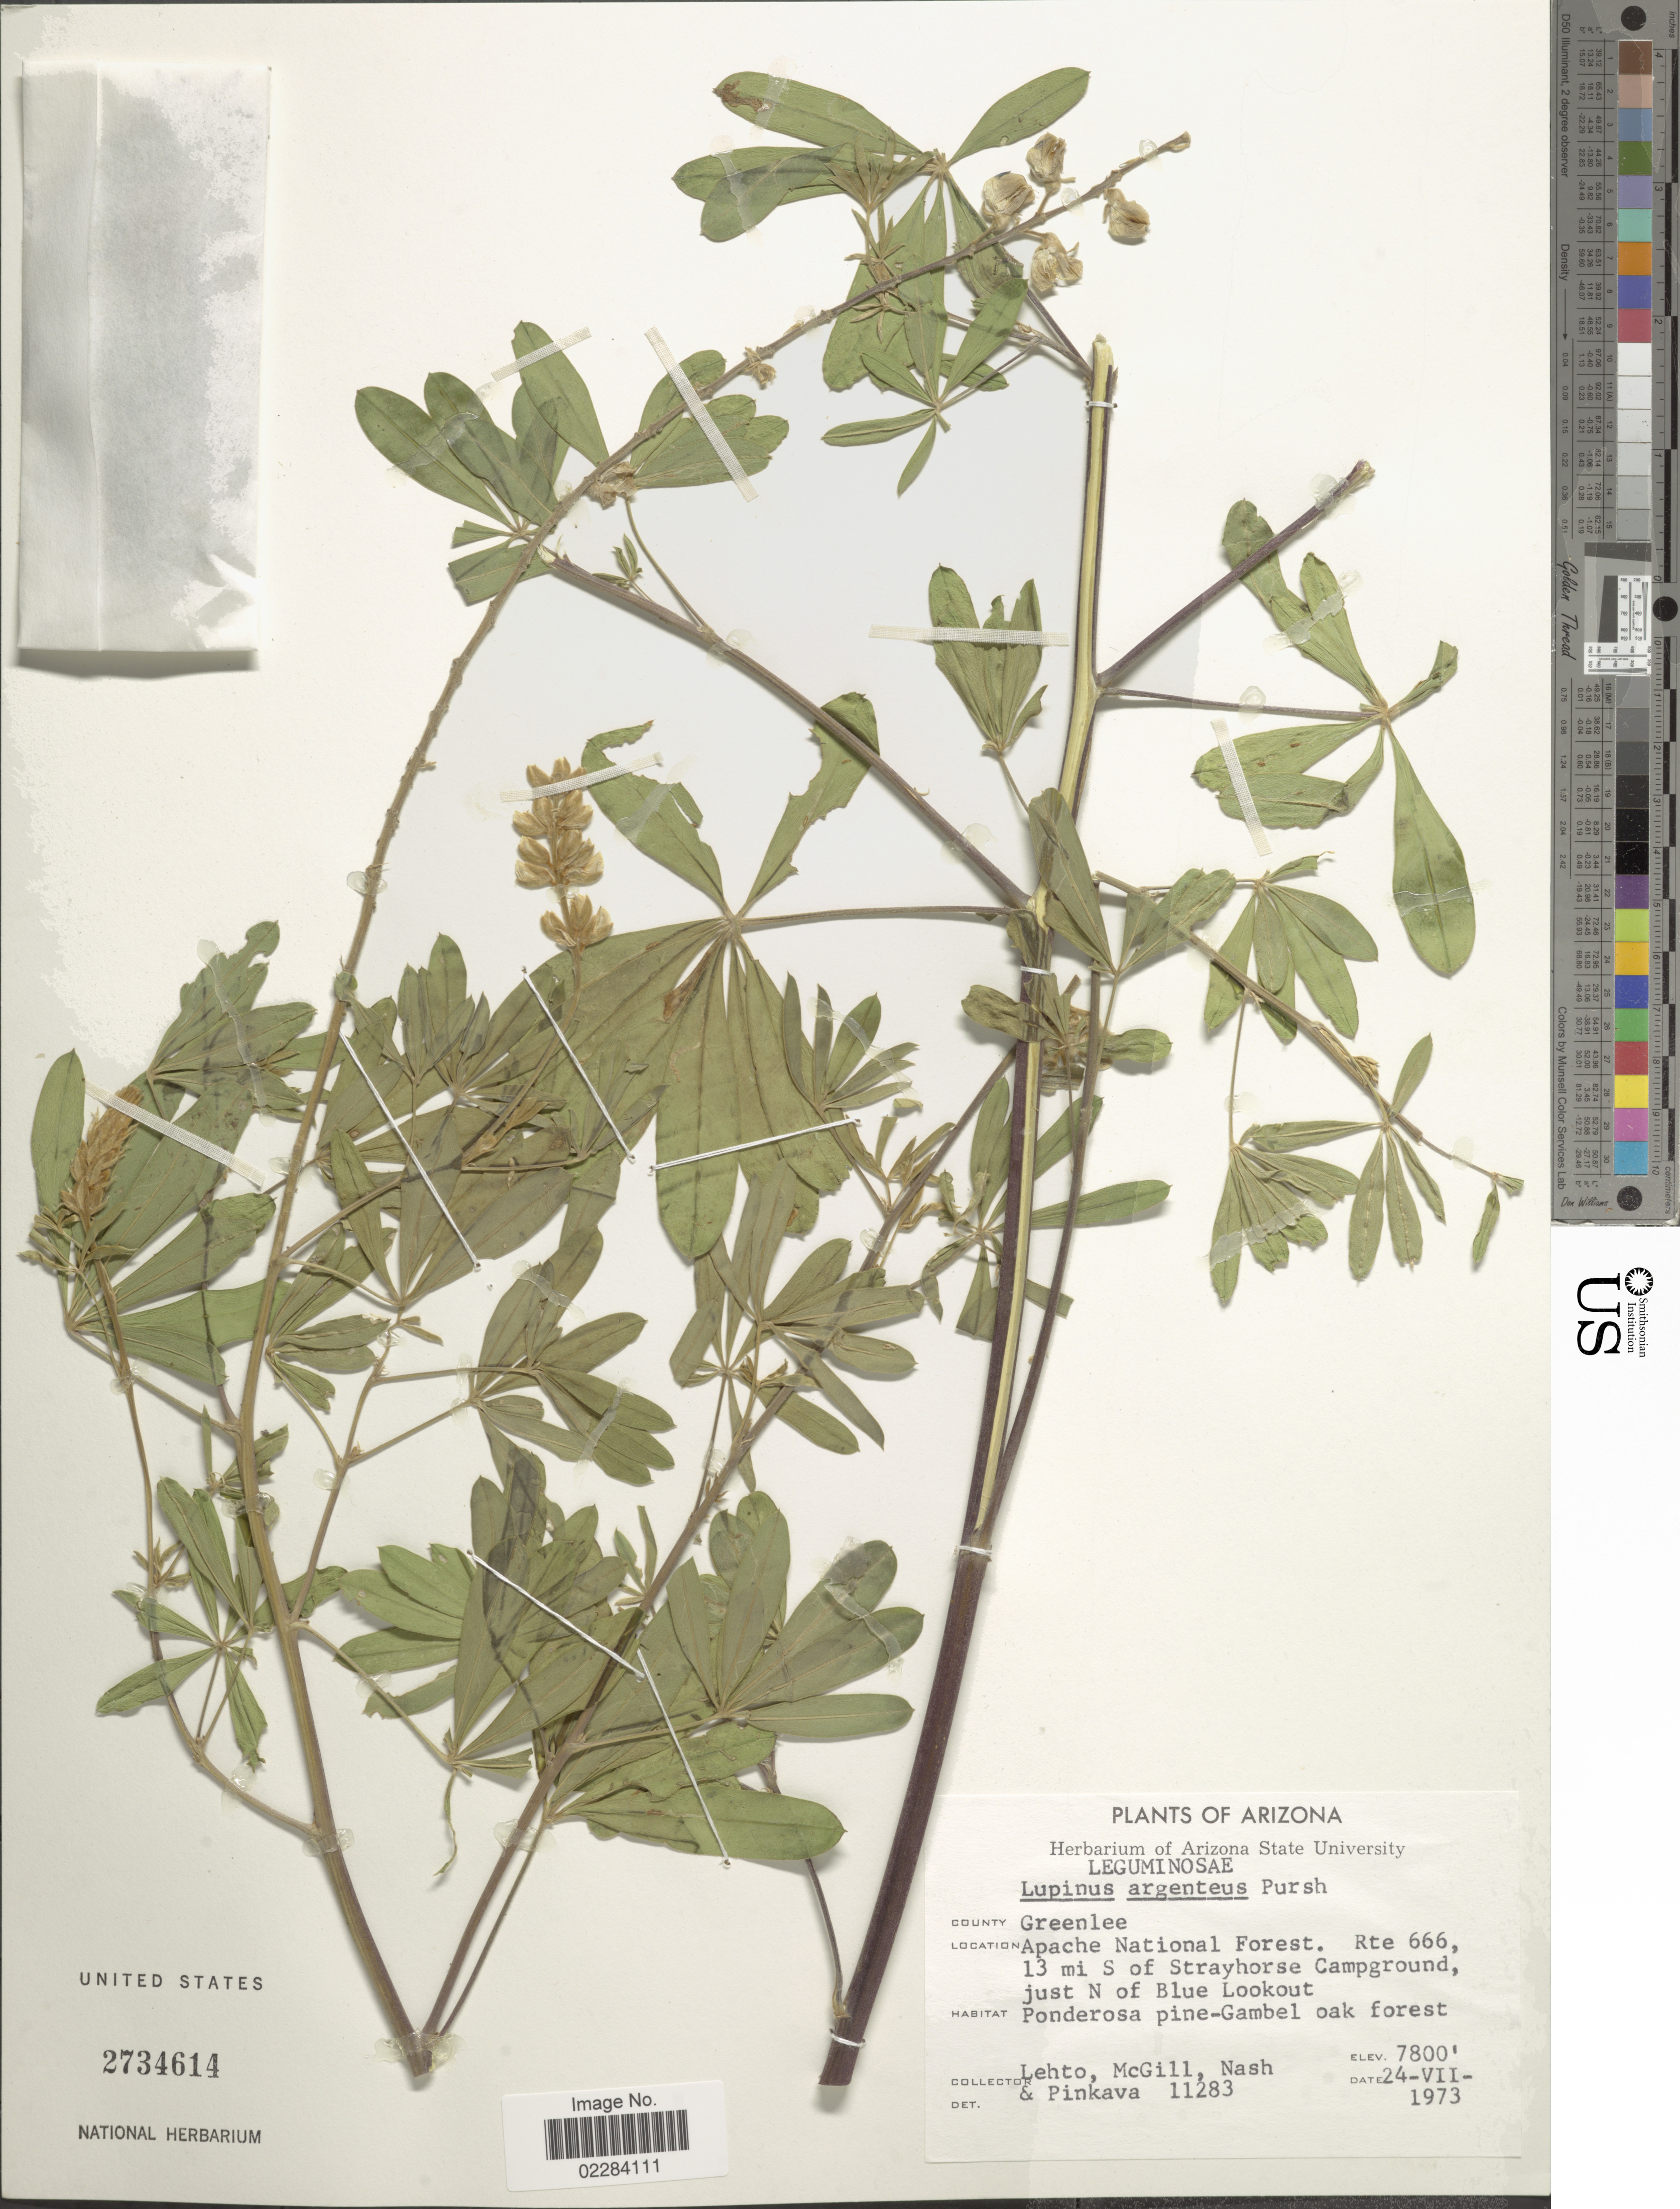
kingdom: Plantae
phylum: Tracheophyta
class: Magnoliopsida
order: Fabales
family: Fabaceae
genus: Lupinus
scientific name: Lupinus argenteus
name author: Pursh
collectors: -. Lehto, -. McGill, -- Nash & -. Pinkava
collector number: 11283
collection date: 1973-07-24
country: United States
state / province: Arizona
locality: Apache National Forest. Rt. 666, 13 mi. S of Strayhorse Campground, just N. of Blue lookout.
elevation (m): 2377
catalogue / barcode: US 2734614